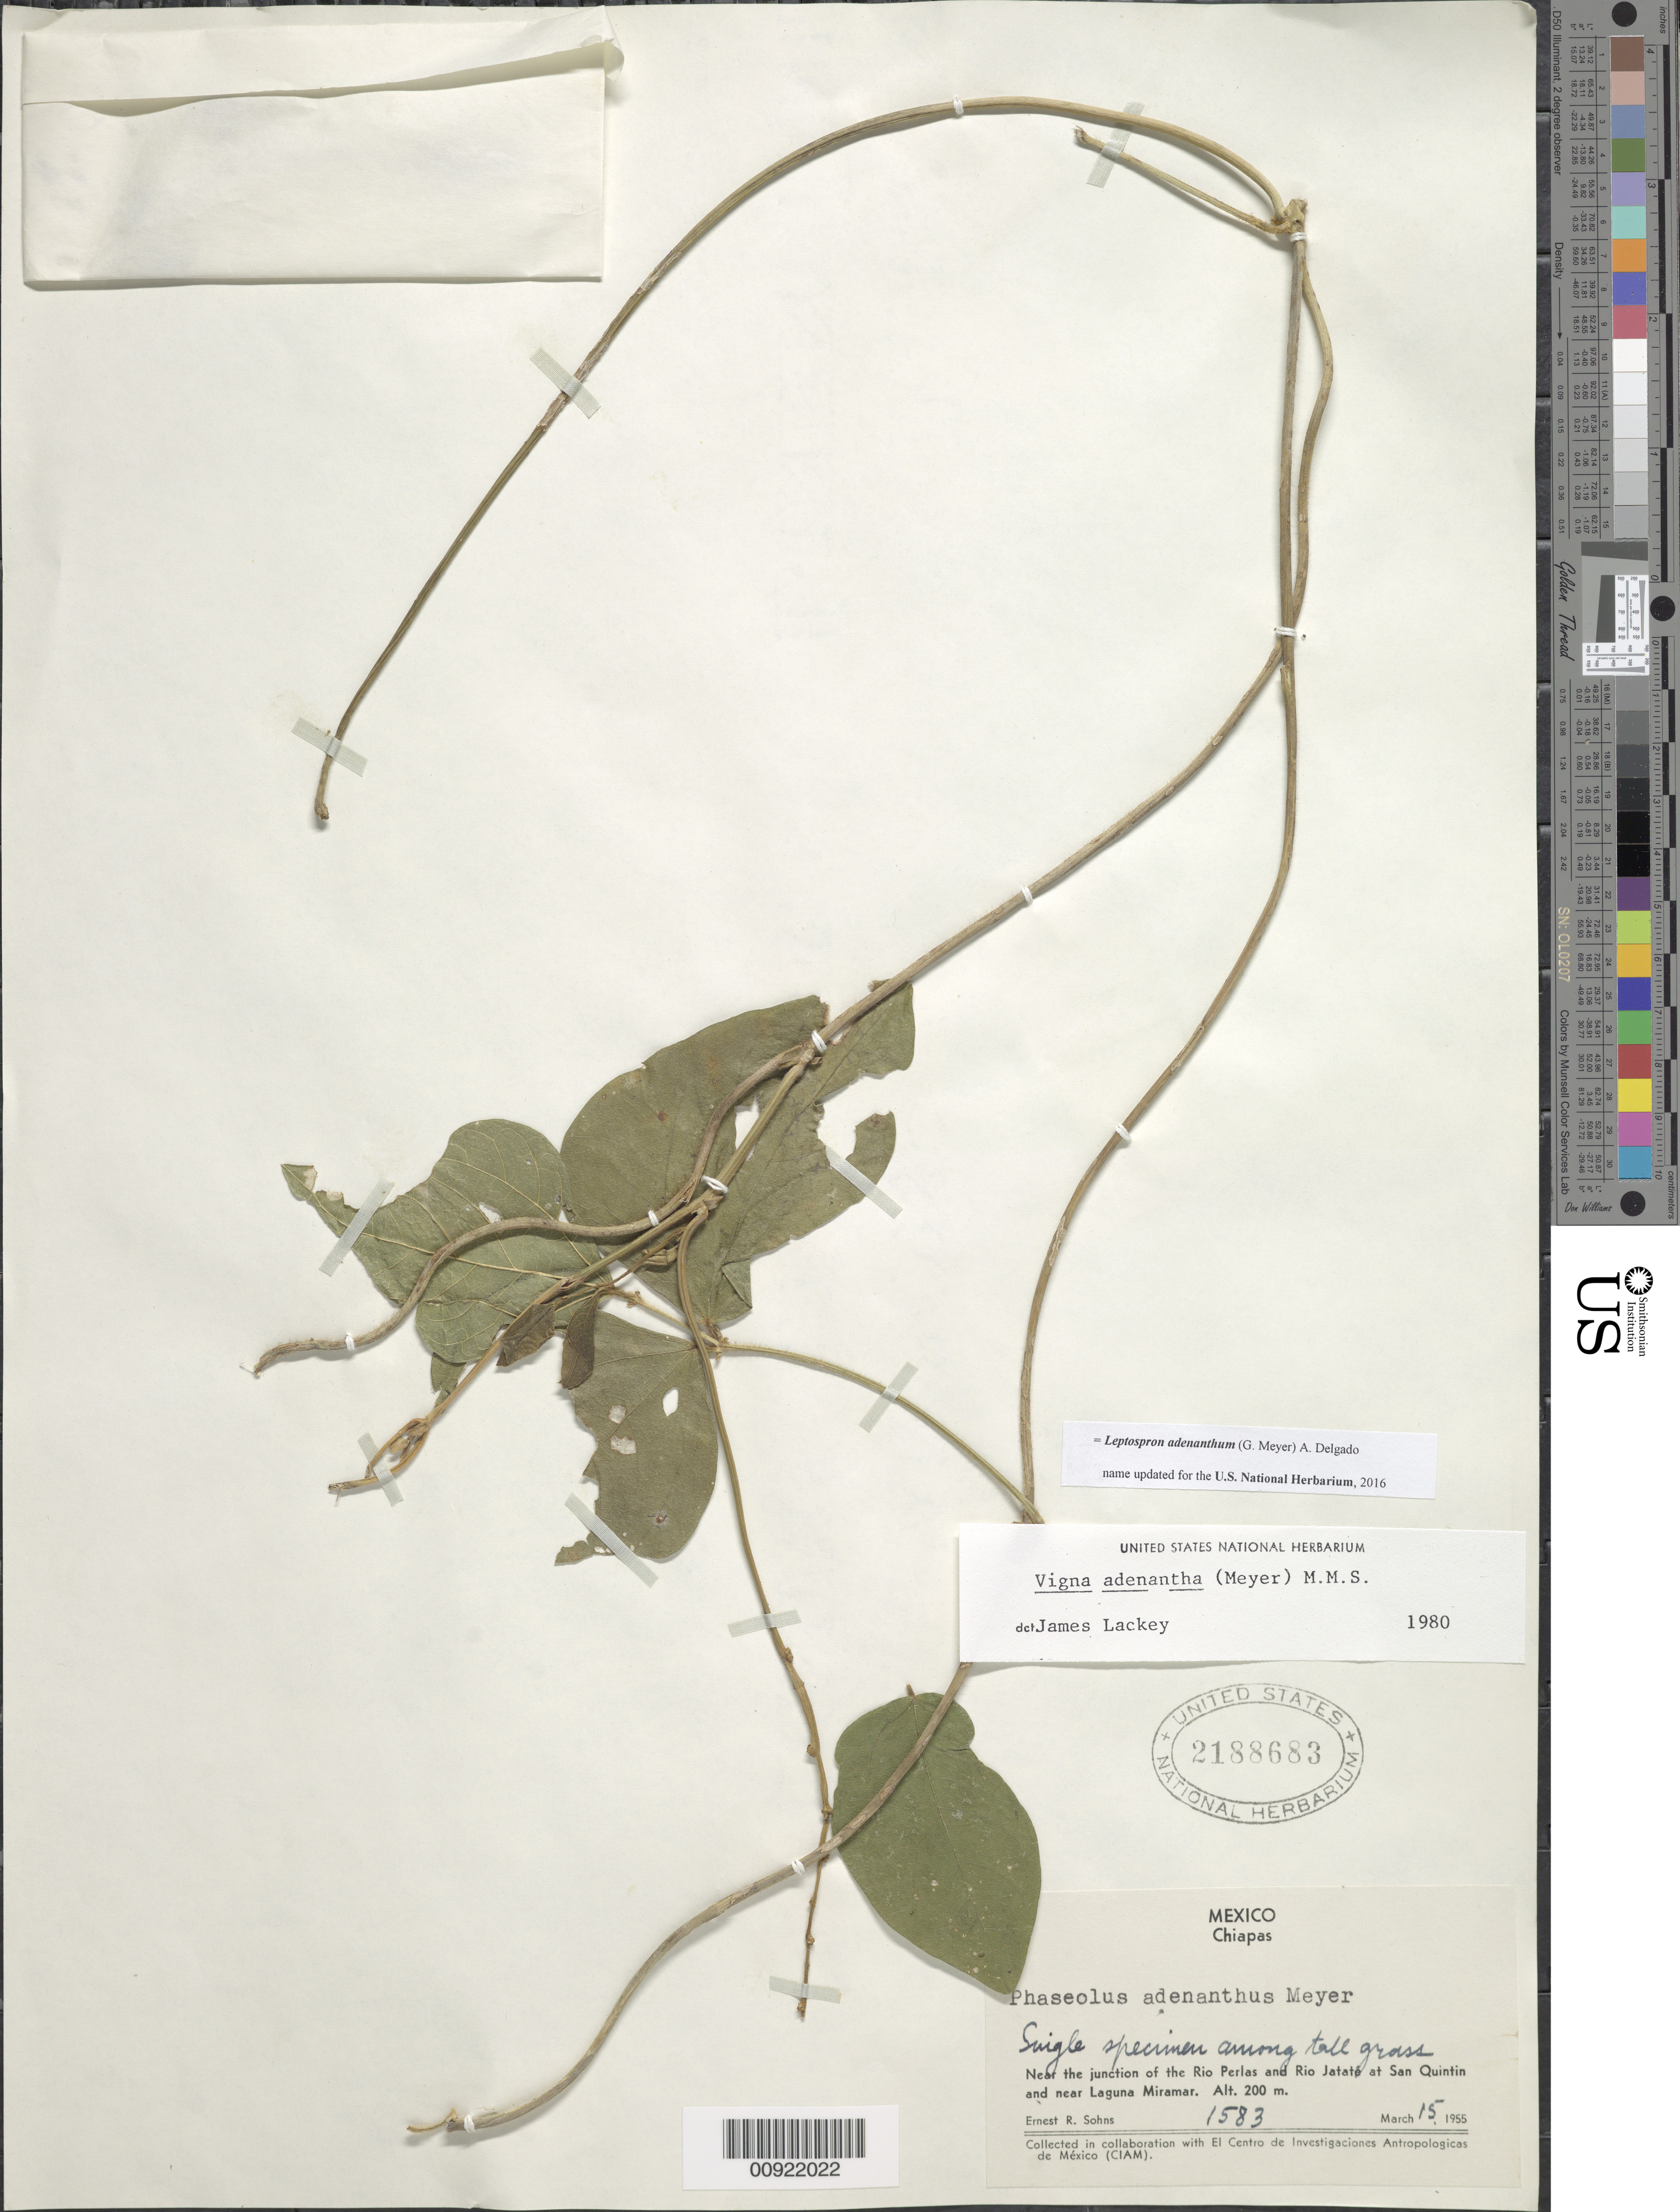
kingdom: Plantae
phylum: Tracheophyta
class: Magnoliopsida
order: Fabales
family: Fabaceae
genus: Leptospron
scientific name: Leptospron adenanthum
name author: (G. Mey.) A. Delgado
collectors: E. R. Sohns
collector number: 1583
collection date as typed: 15 Mar 1955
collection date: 1955-03-15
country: Mexico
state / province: Chiapas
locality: Near the junction of the Río Perlas and Río Jataté at San Quintin and near Laguna Miramar.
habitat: Among tall grass.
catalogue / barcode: US 2188683